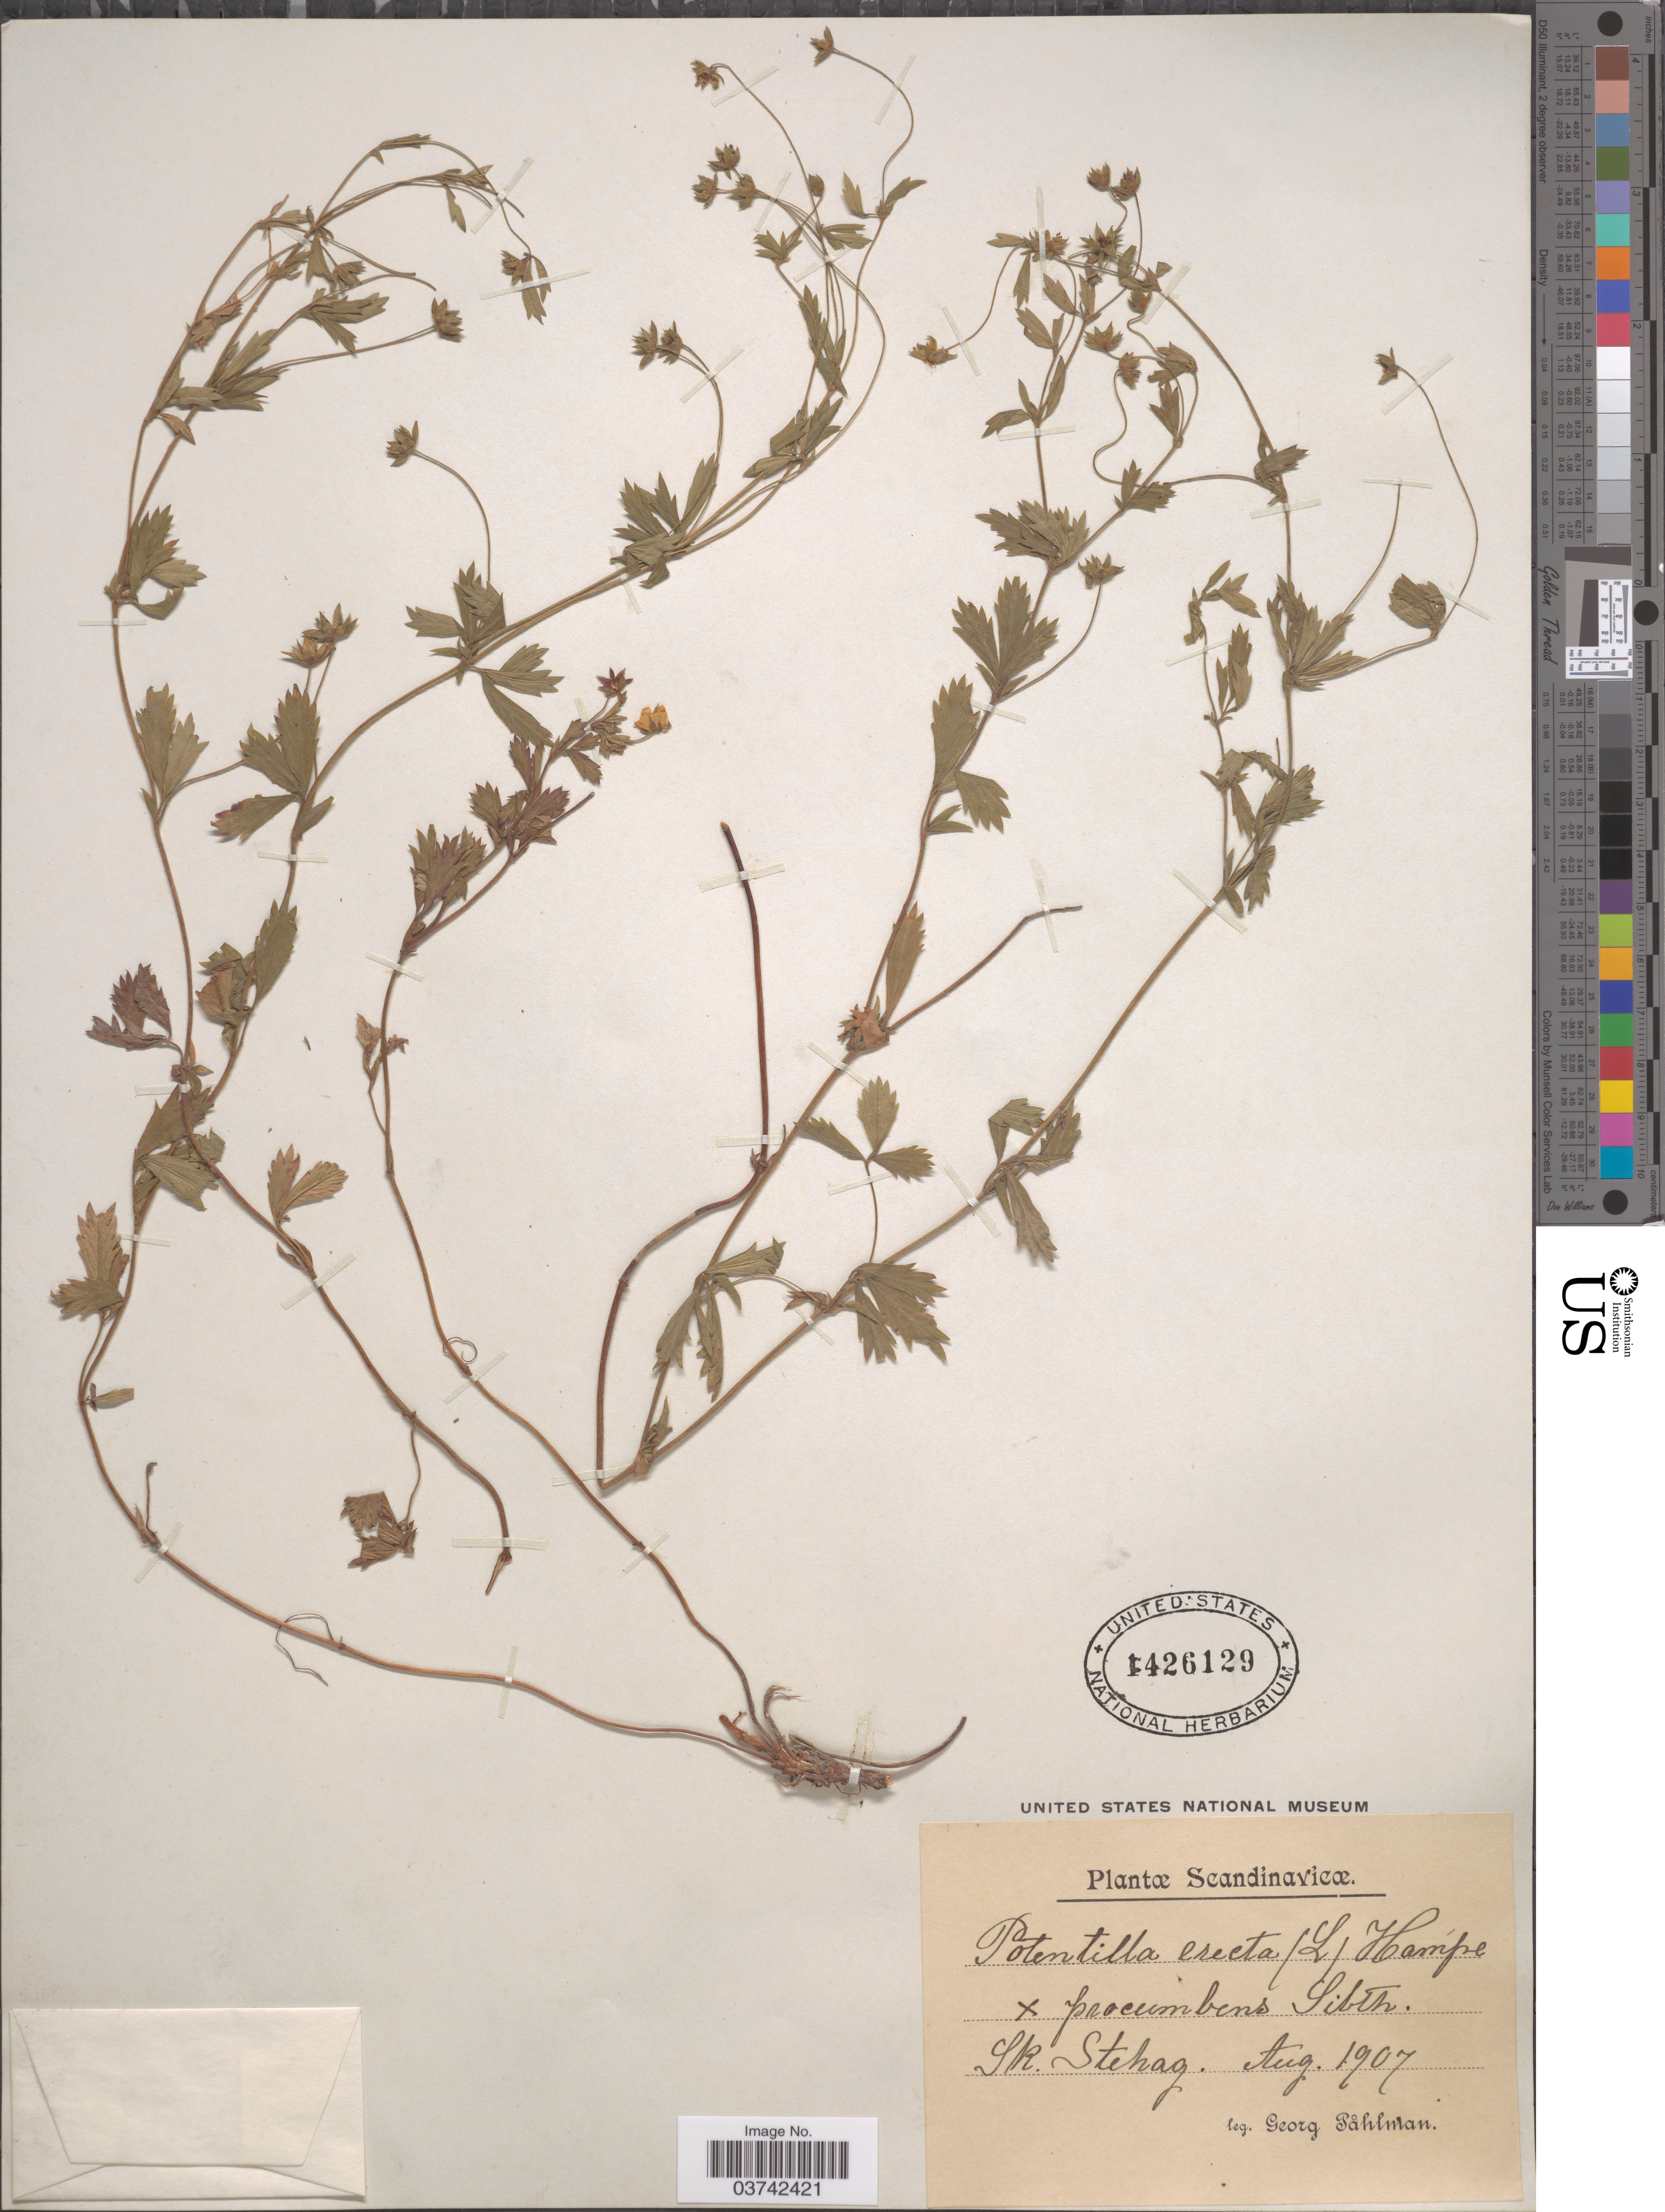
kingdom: Plantae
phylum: Tracheophyta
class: Magnoliopsida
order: Rosales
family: Rosaceae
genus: Potentilla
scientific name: Potentilla erecta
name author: (L.) Raeusch.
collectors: G. Påhlman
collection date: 1907-08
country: Sweden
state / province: Skåne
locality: Scandinavicæ. Sk. Stehag.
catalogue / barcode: US 1426129